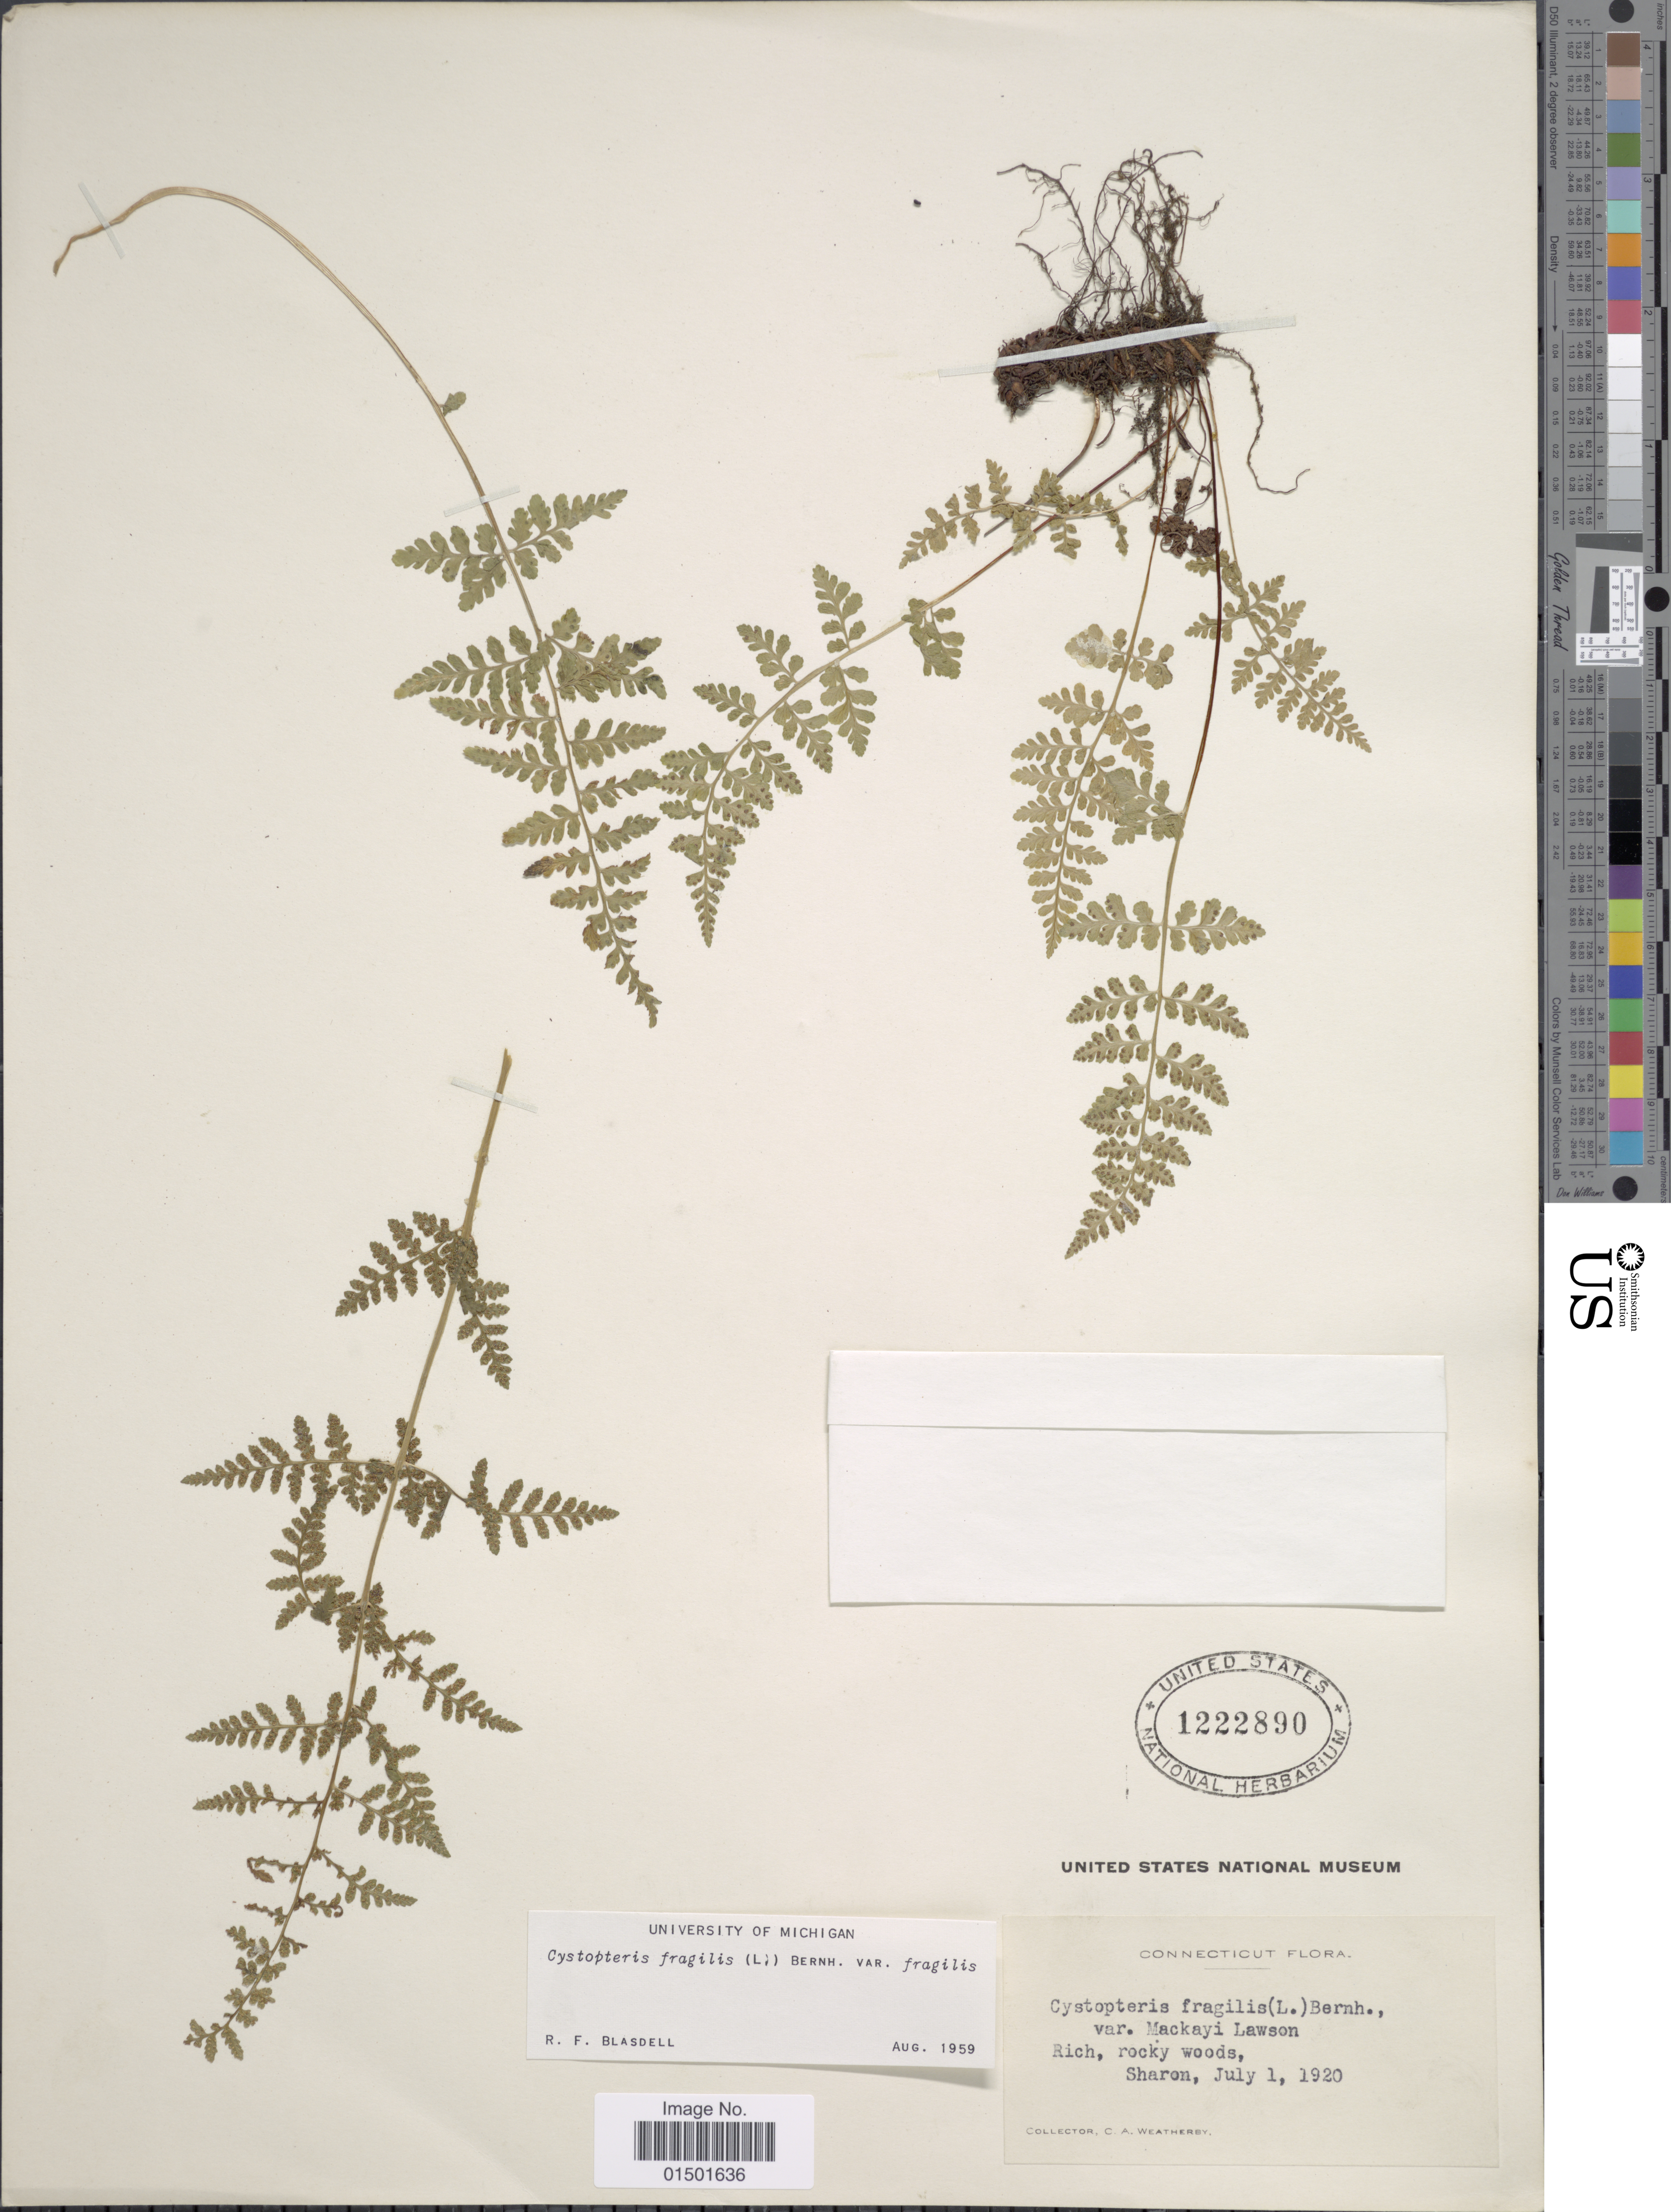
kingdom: Plantae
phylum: Tracheophyta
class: Polypodiopsida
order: Polypodiales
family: Cystopteridaceae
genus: Cystopteris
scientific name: Cystopteris fragilis var. fragilis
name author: (L.) Bernh.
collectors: C. A. Weatherby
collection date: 1920-07-01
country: United States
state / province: Connecticut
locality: Rich, rocky woods, Sharon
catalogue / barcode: US 1222890